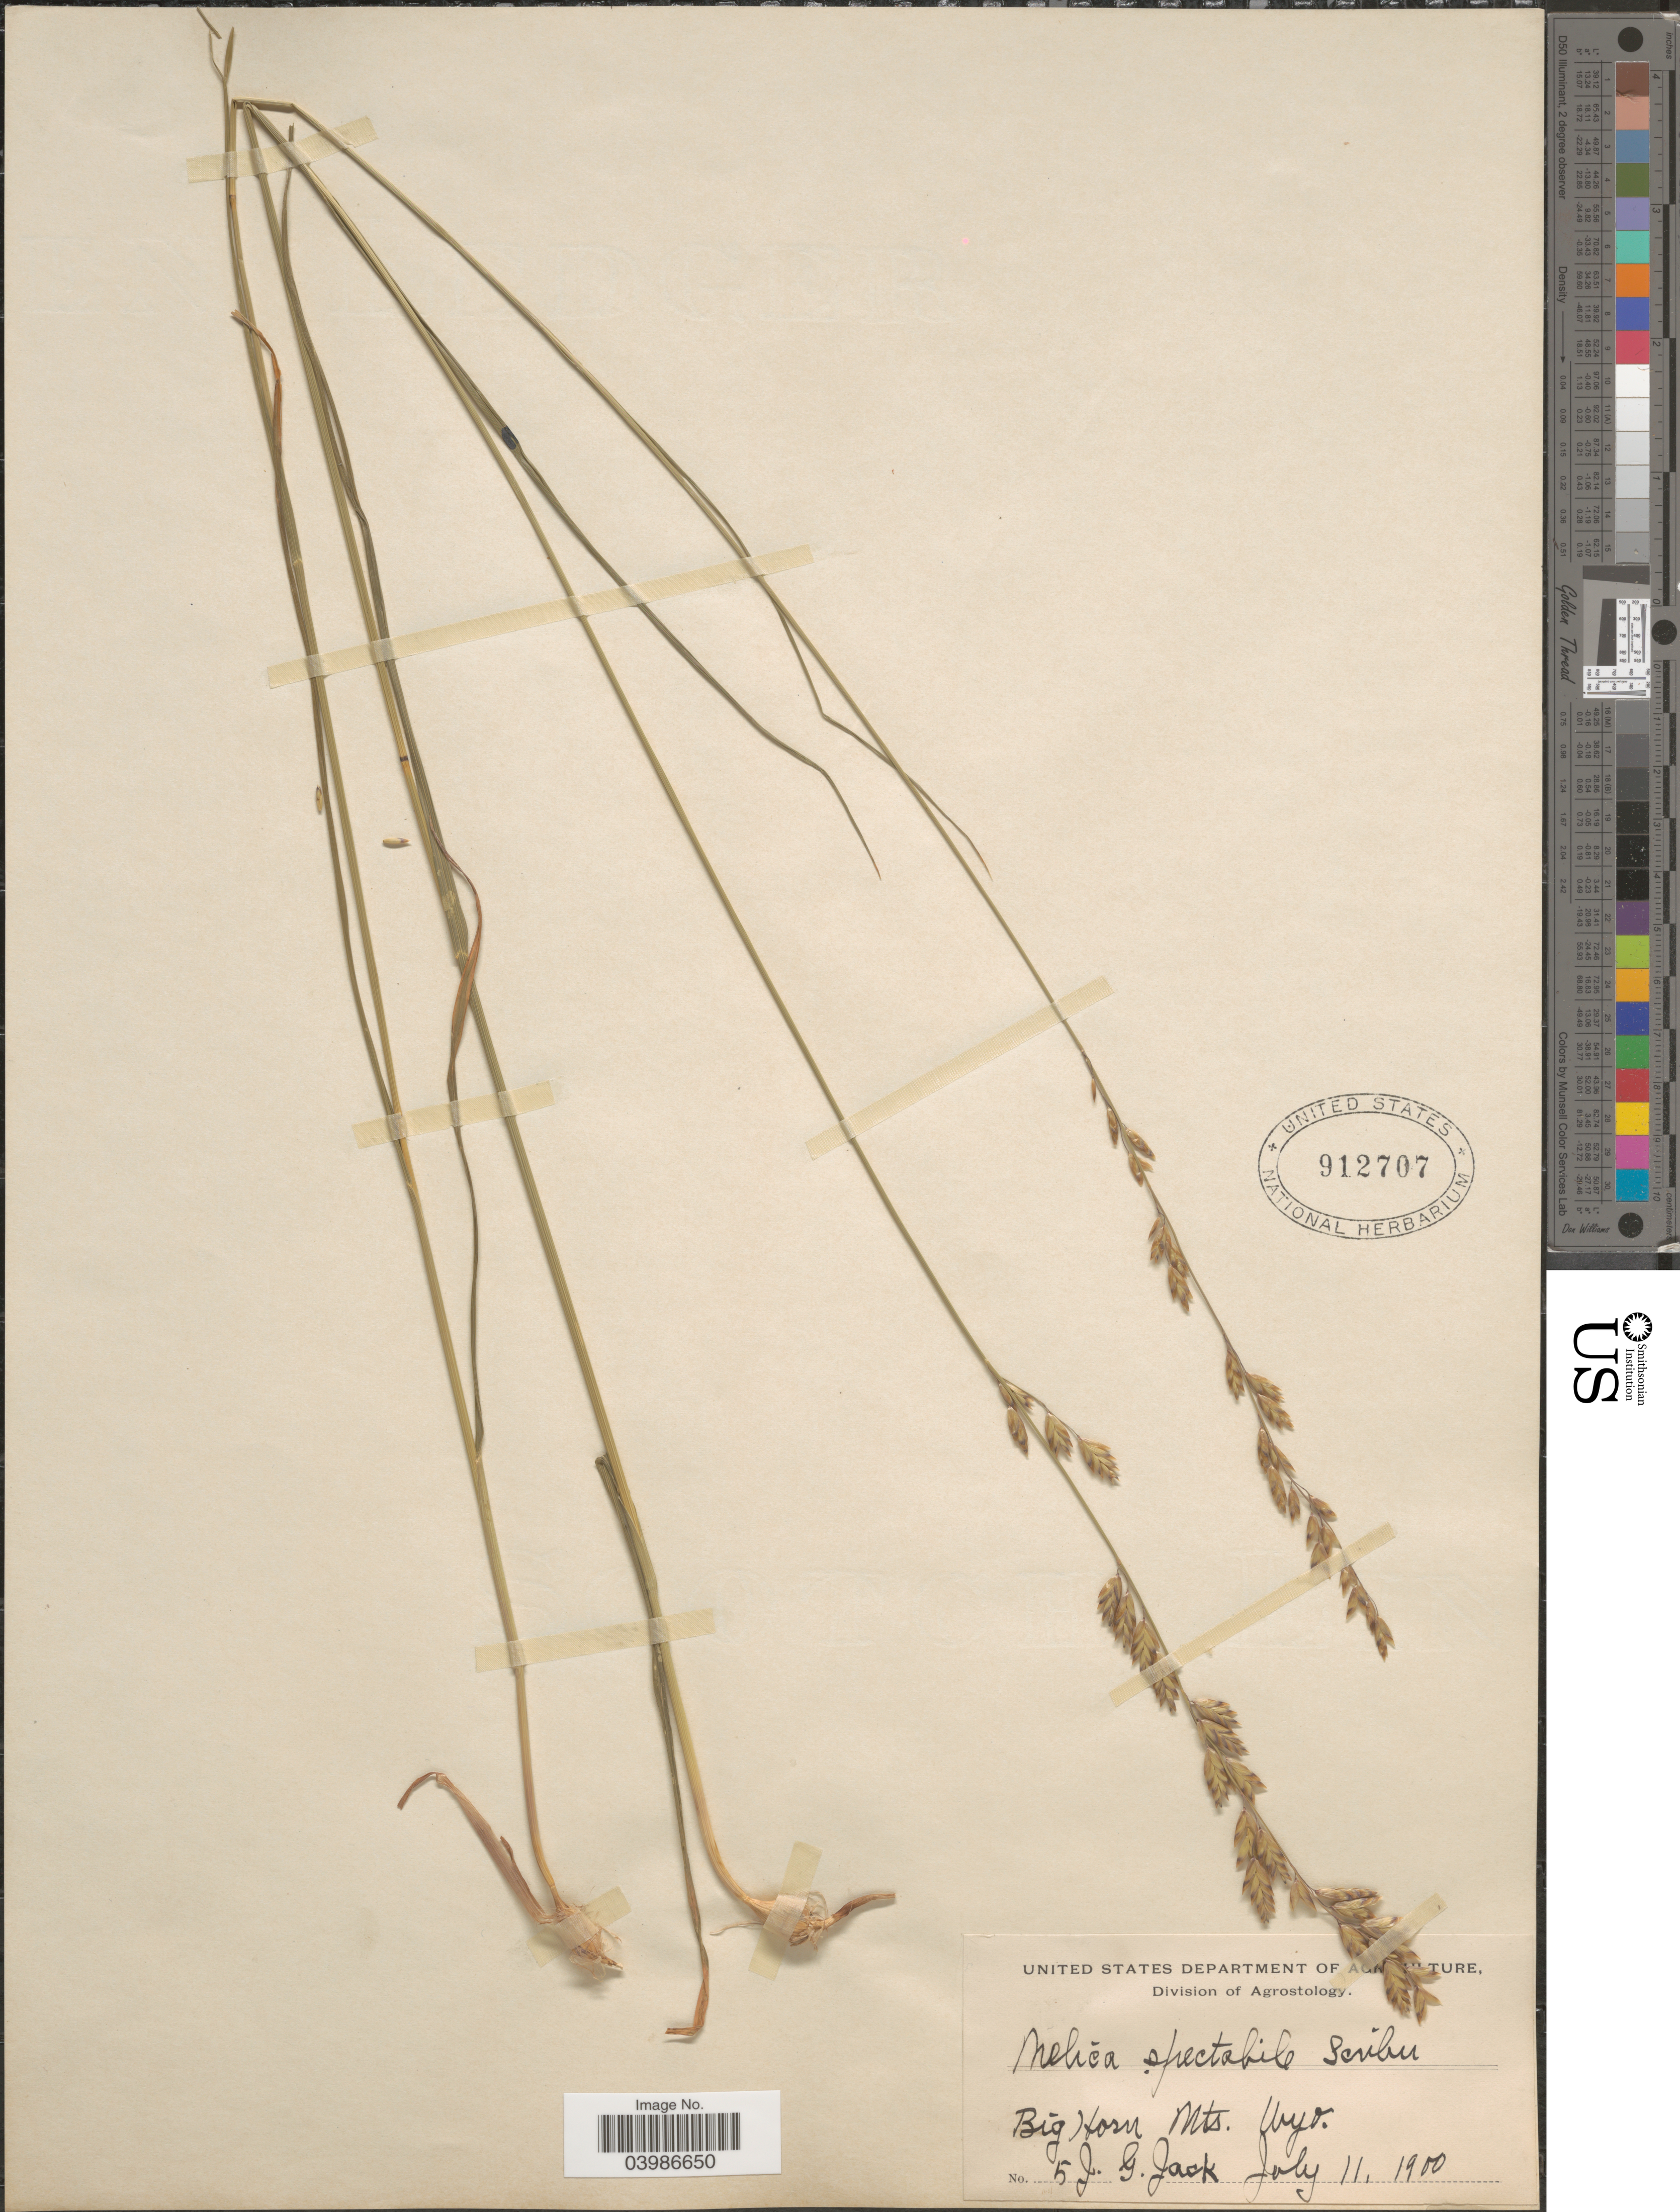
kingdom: Plantae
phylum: Tracheophyta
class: Liliopsida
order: Poales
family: Poaceae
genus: Melica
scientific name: Melica spectabilis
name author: Scribn.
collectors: J. G. Jack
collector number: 5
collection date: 1900-07-11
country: United States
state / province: Wyoming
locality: Big Horn Mts.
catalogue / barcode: US 912707